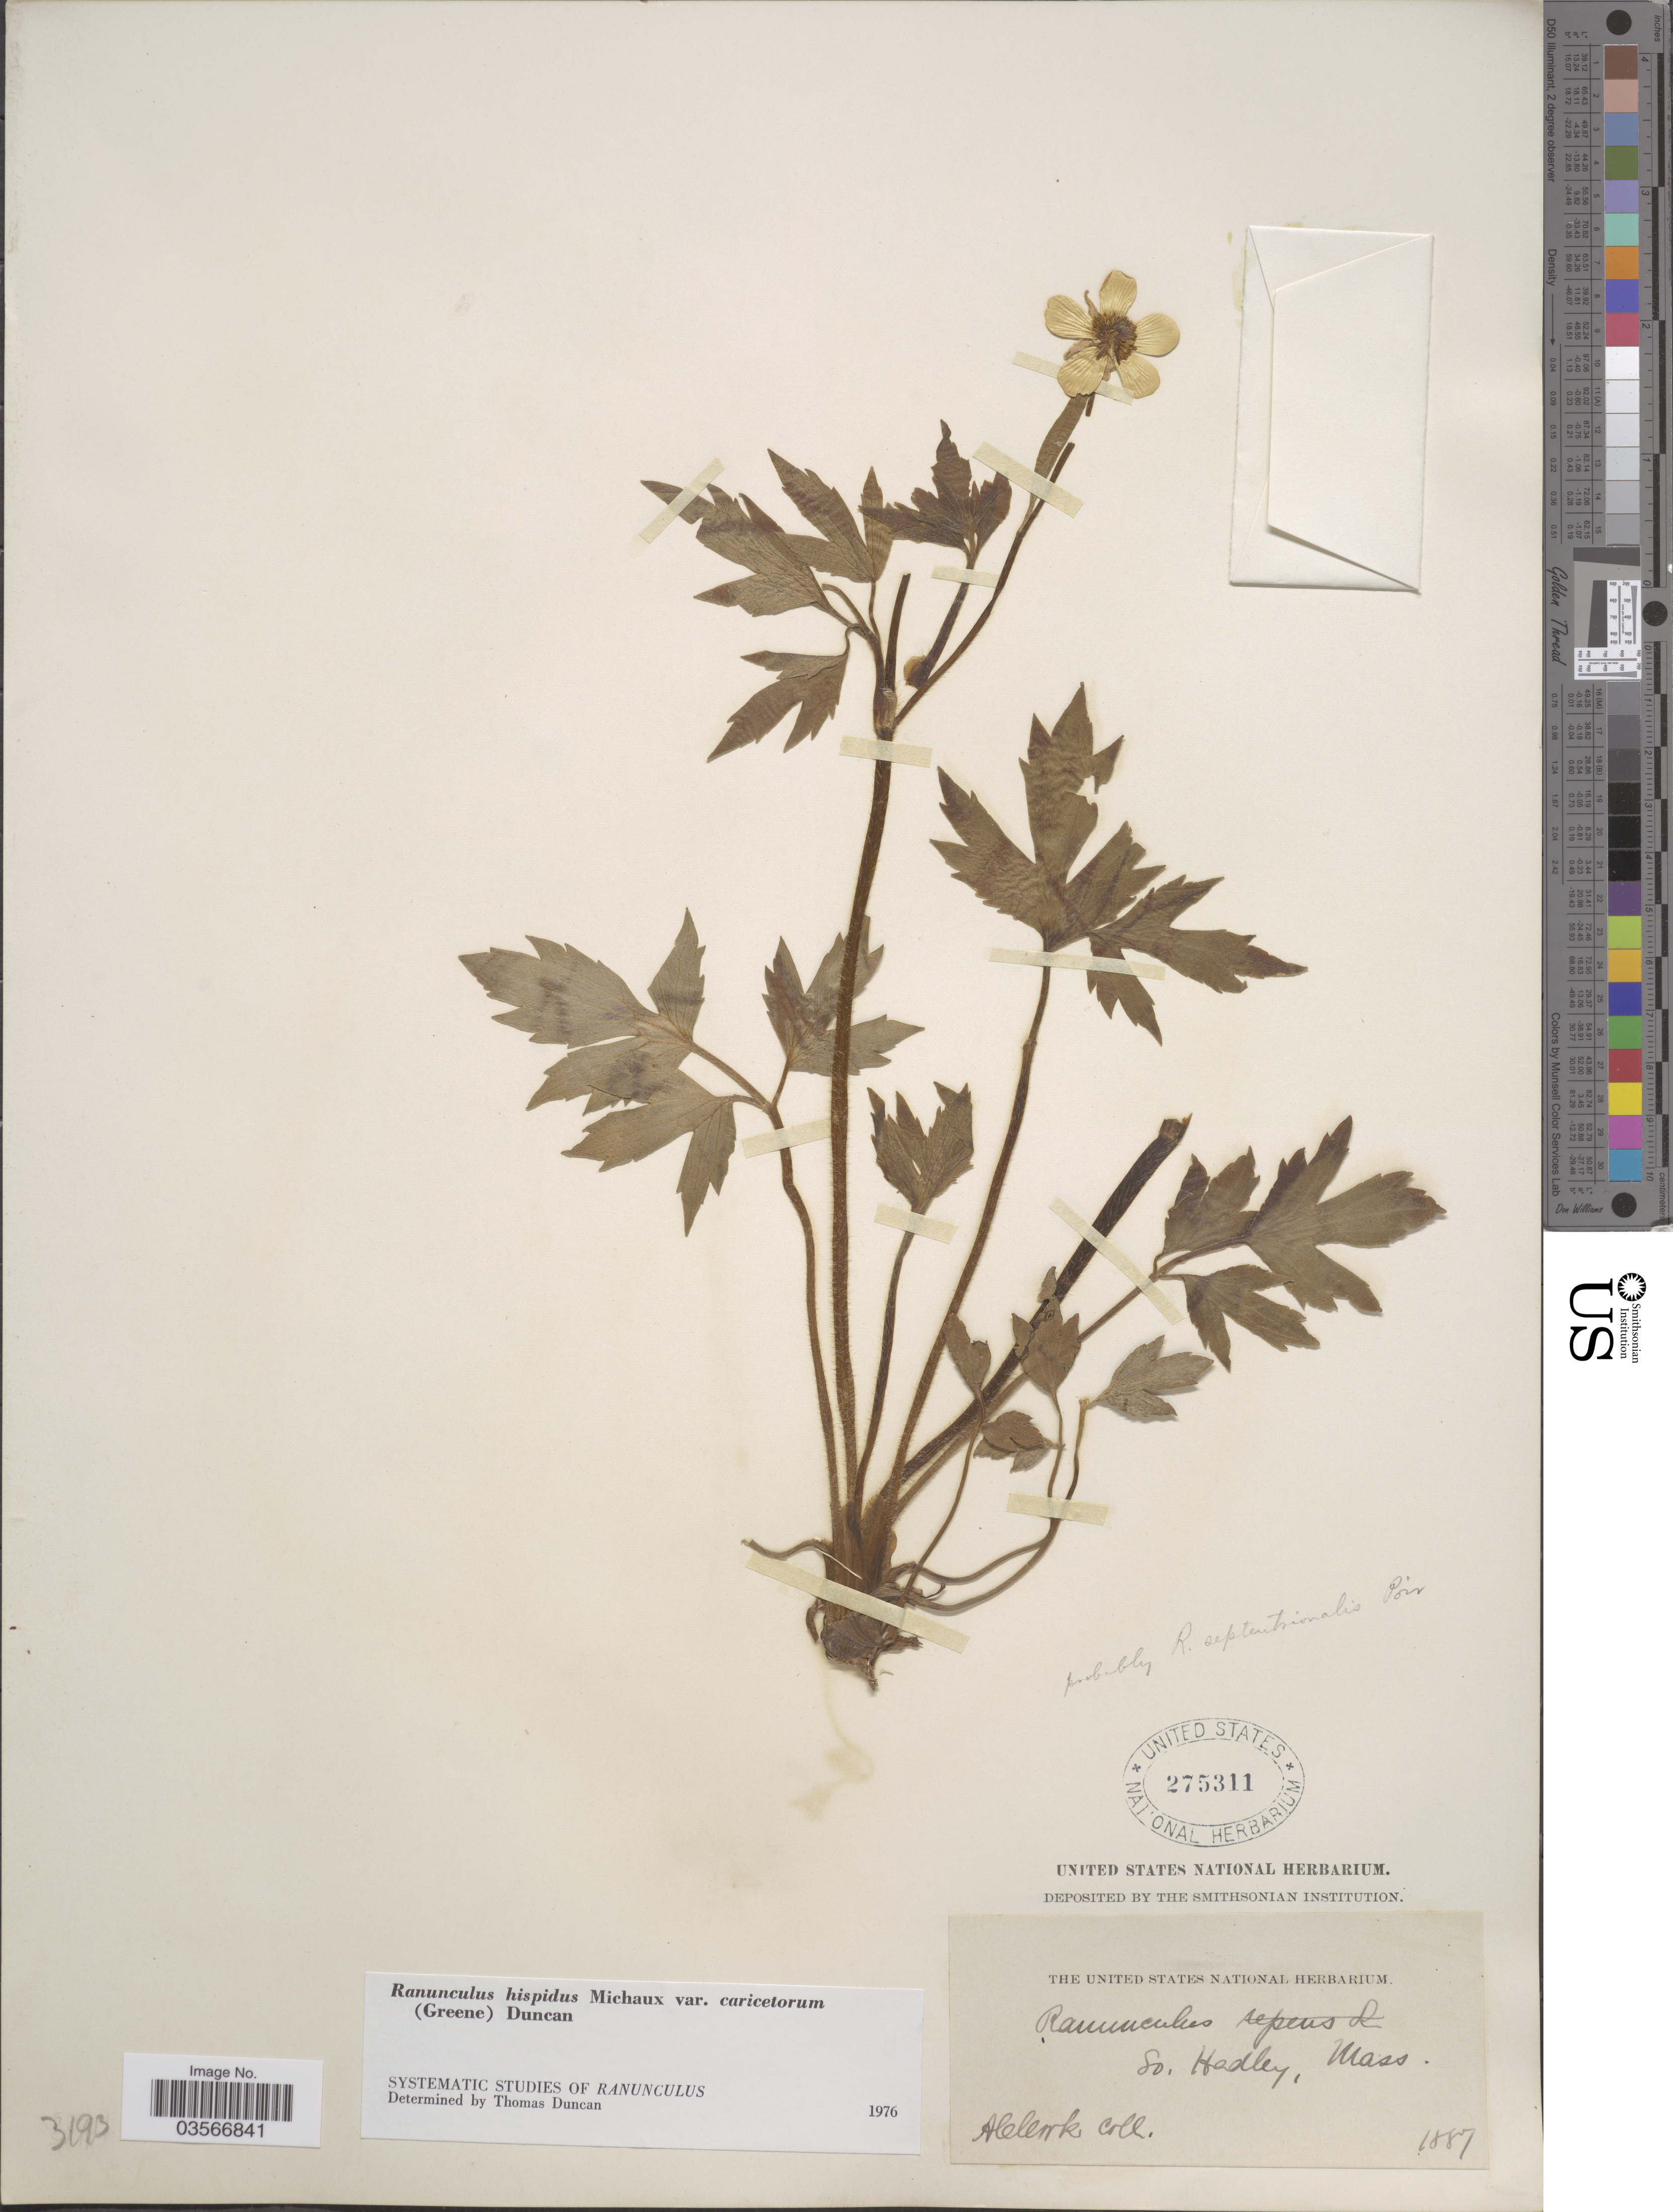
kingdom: Plantae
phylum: Tracheophyta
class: Magnoliopsida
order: Ranunculales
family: Ranunculaceae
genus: Ranunculus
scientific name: Ranunculus hispidus var. caricetorum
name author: Michx.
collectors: A. Cook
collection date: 1887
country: United States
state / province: Massachusetts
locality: So. Hadley.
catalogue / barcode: US 275311